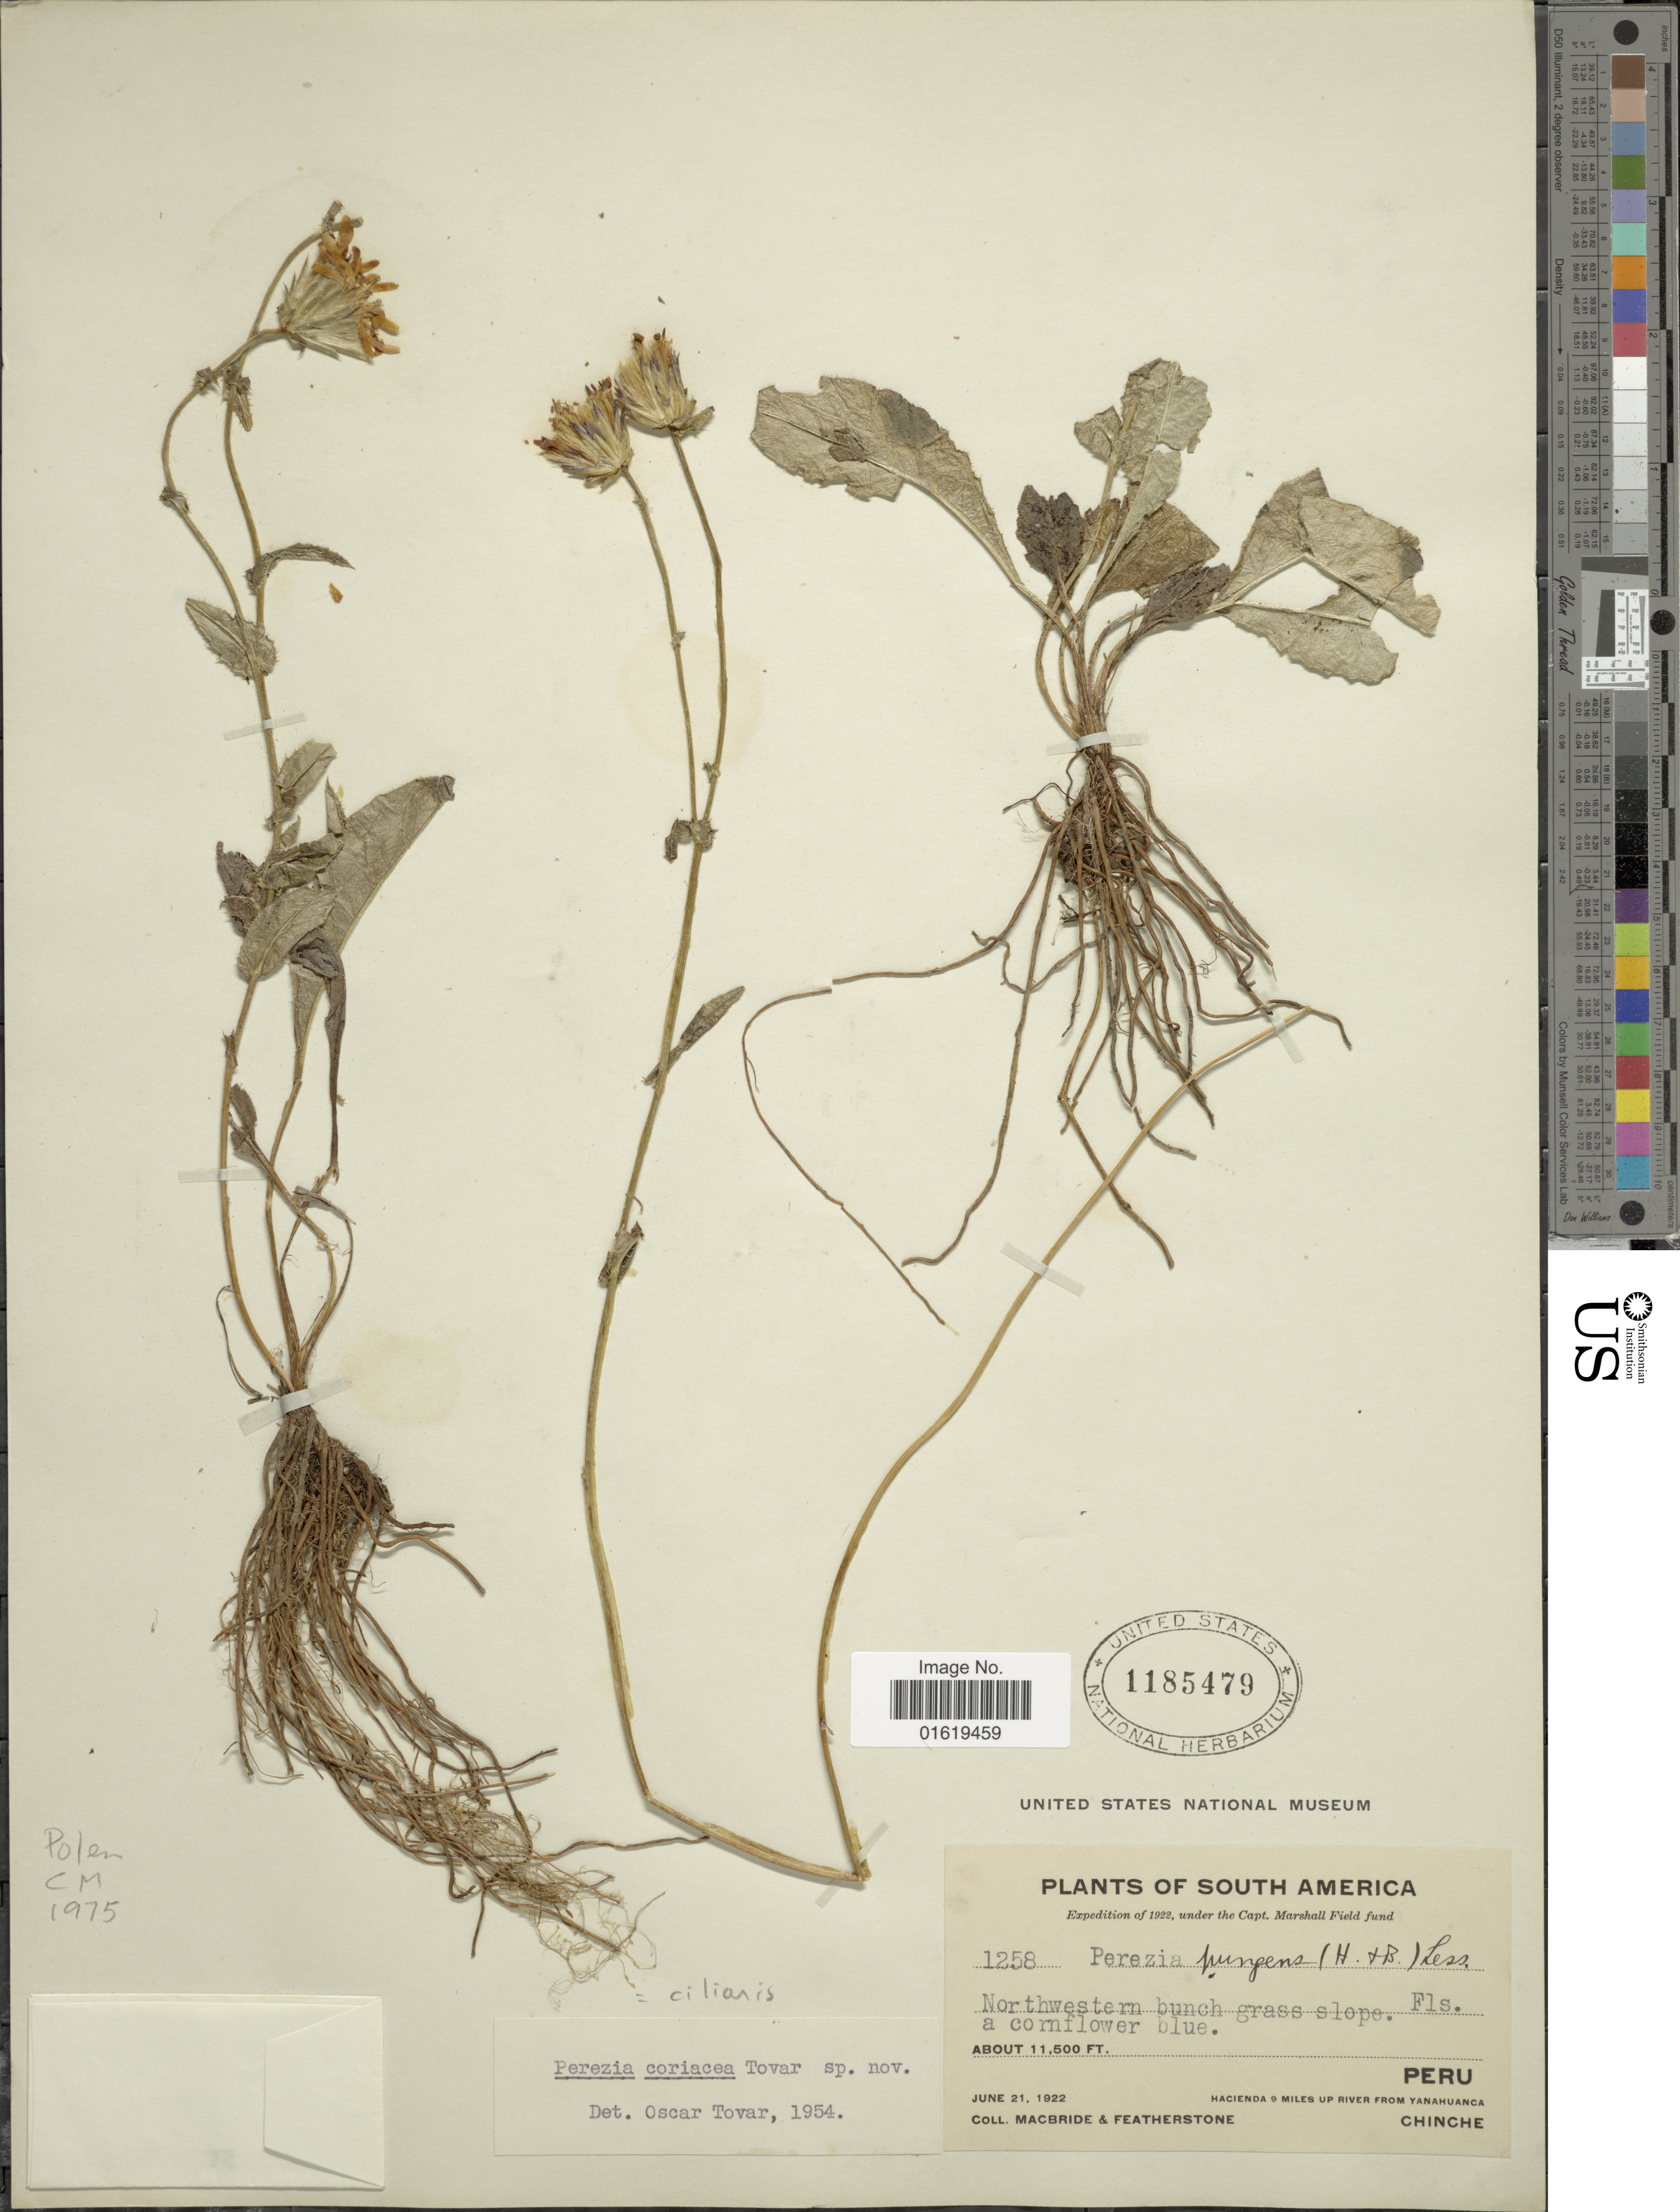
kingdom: Plantae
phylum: Tracheophyta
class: Magnoliopsida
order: Asterales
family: Asteraceae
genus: Perezia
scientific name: Perezia ciliaris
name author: D. Don ex Hook. & Arn.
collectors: Macbride, -- & -. Featherstone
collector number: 1258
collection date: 1922-06-21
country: Peru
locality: Northwestern bunch grass slope. Hacienda 9 miles up river from Yanahuanca. Chinche.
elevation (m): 3505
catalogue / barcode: US 1185479